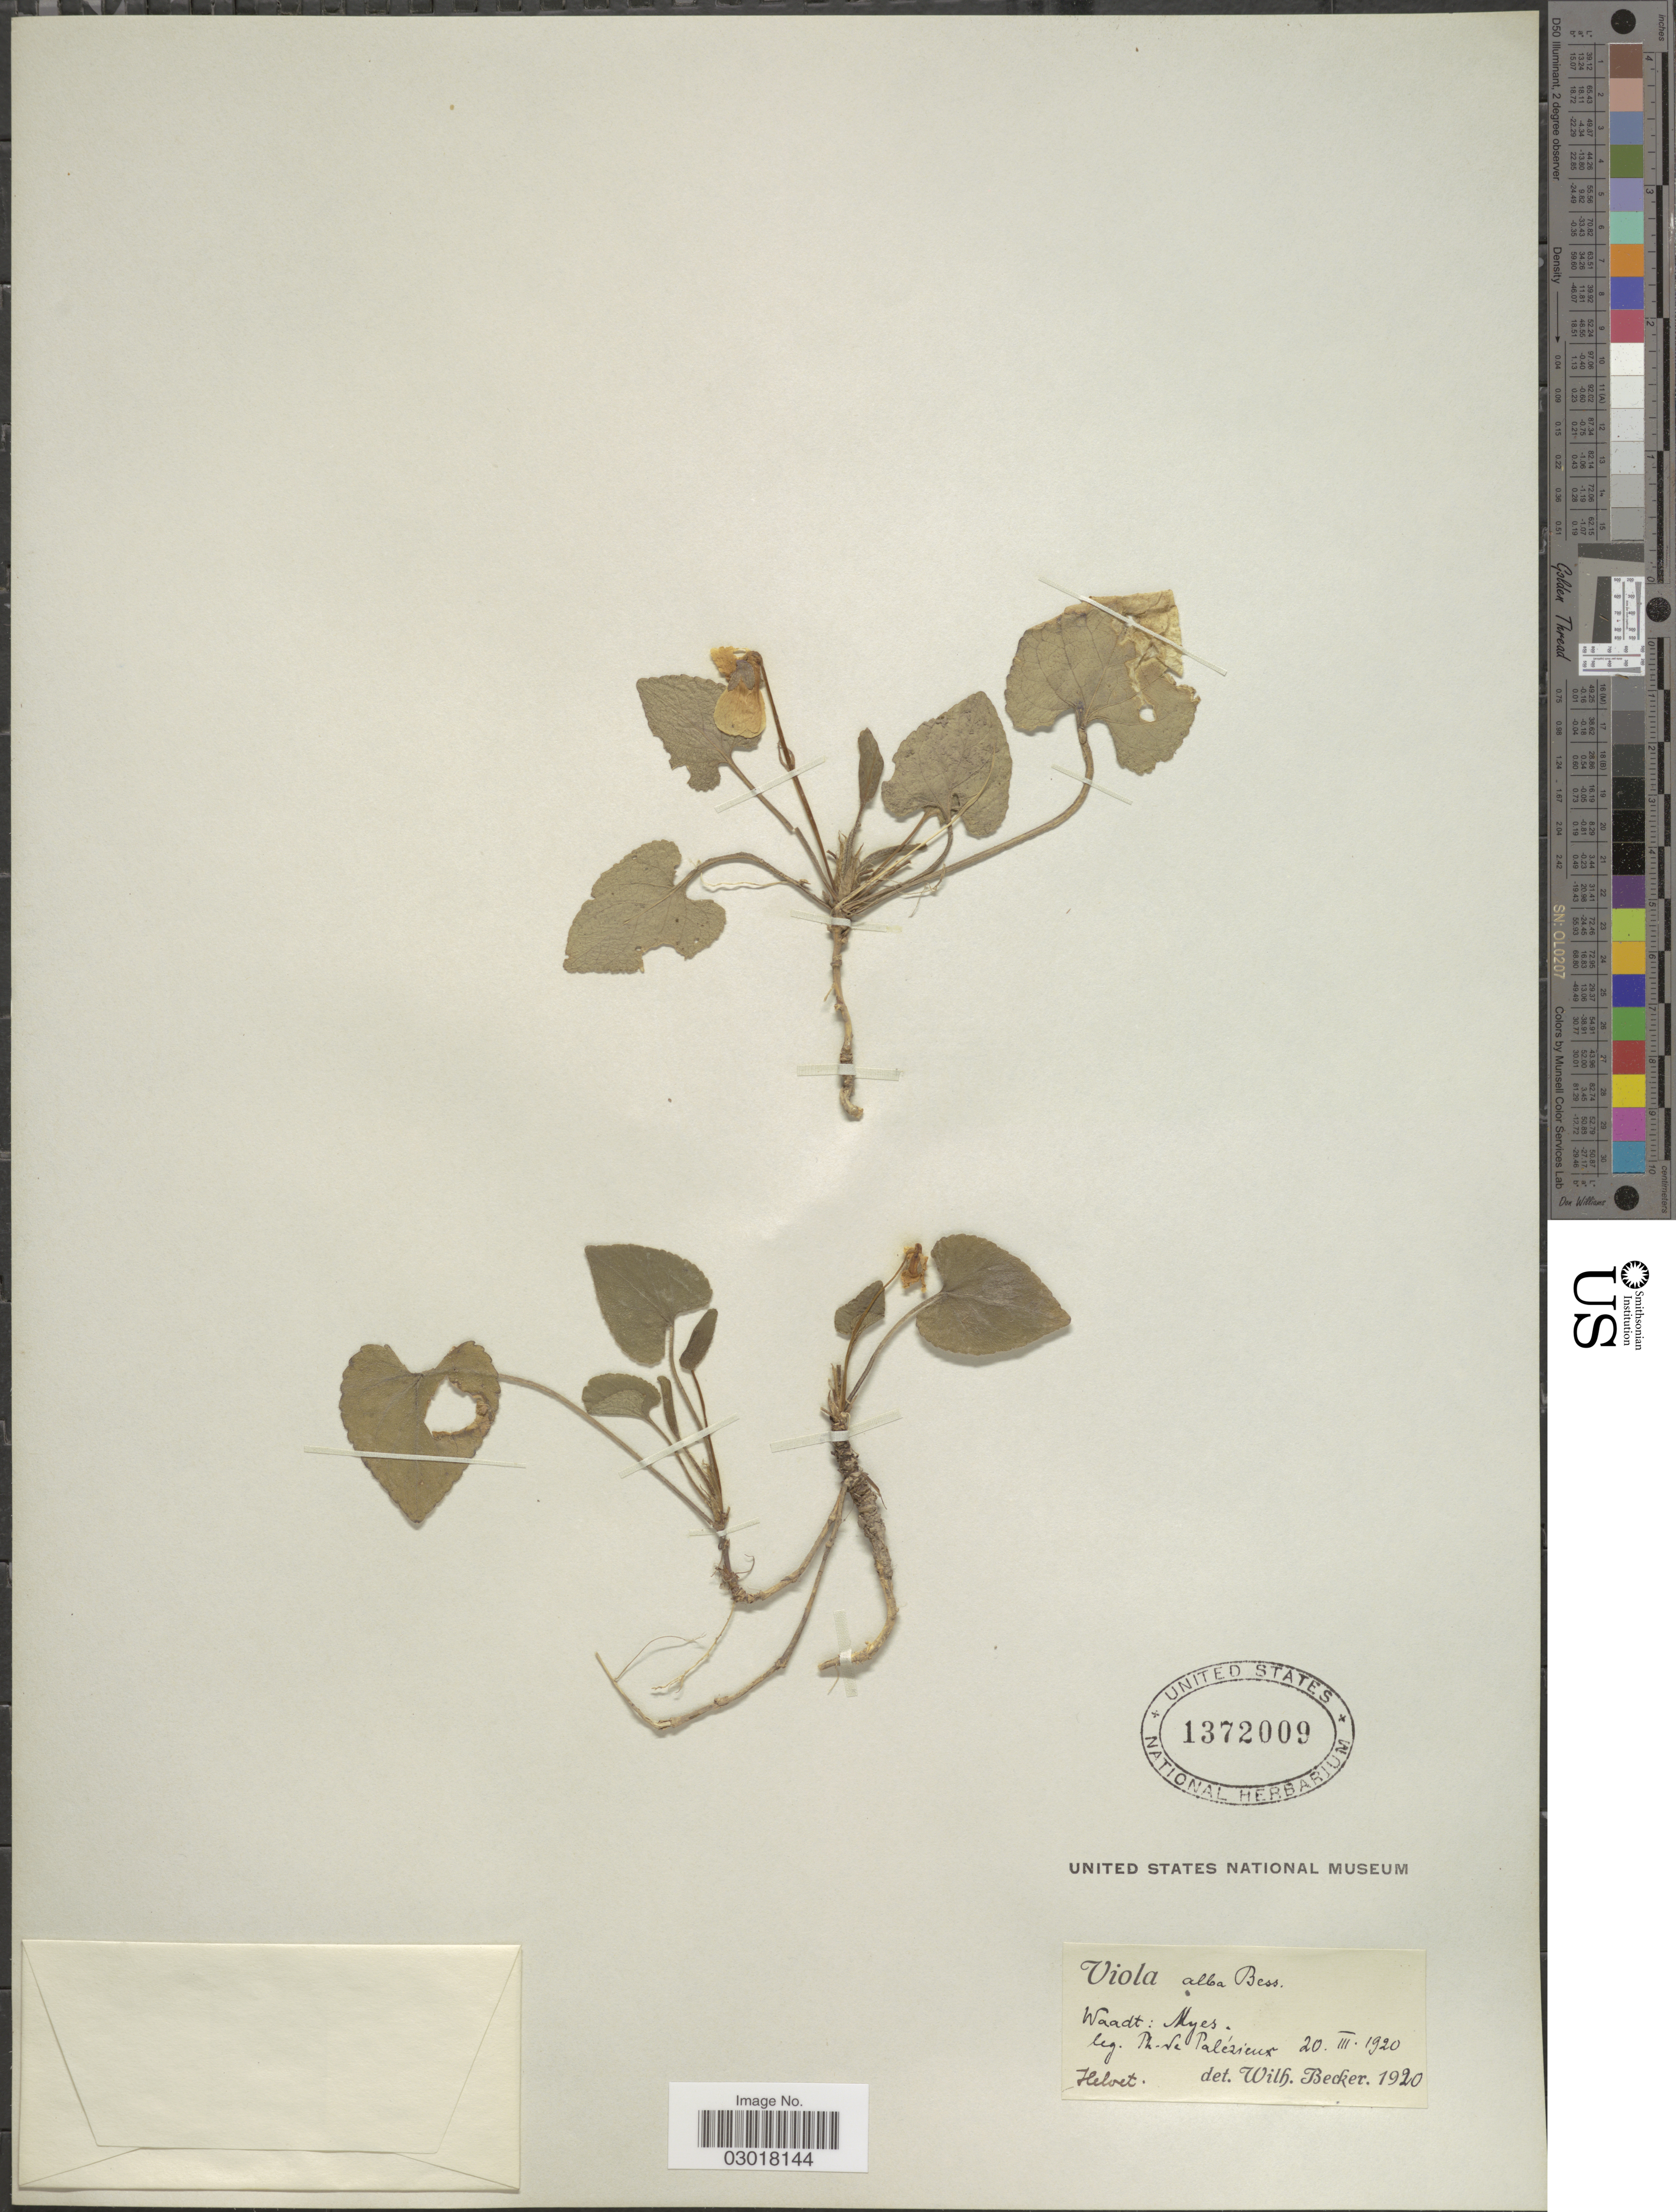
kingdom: Plantae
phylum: Tracheophyta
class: Magnoliopsida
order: Malpighiales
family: Violaceae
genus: Viola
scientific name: Viola alba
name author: Besser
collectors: E. Issler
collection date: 1920-03-20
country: Switzerland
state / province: Vaud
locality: Waadt: Myes. Helvet.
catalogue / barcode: US 1372009